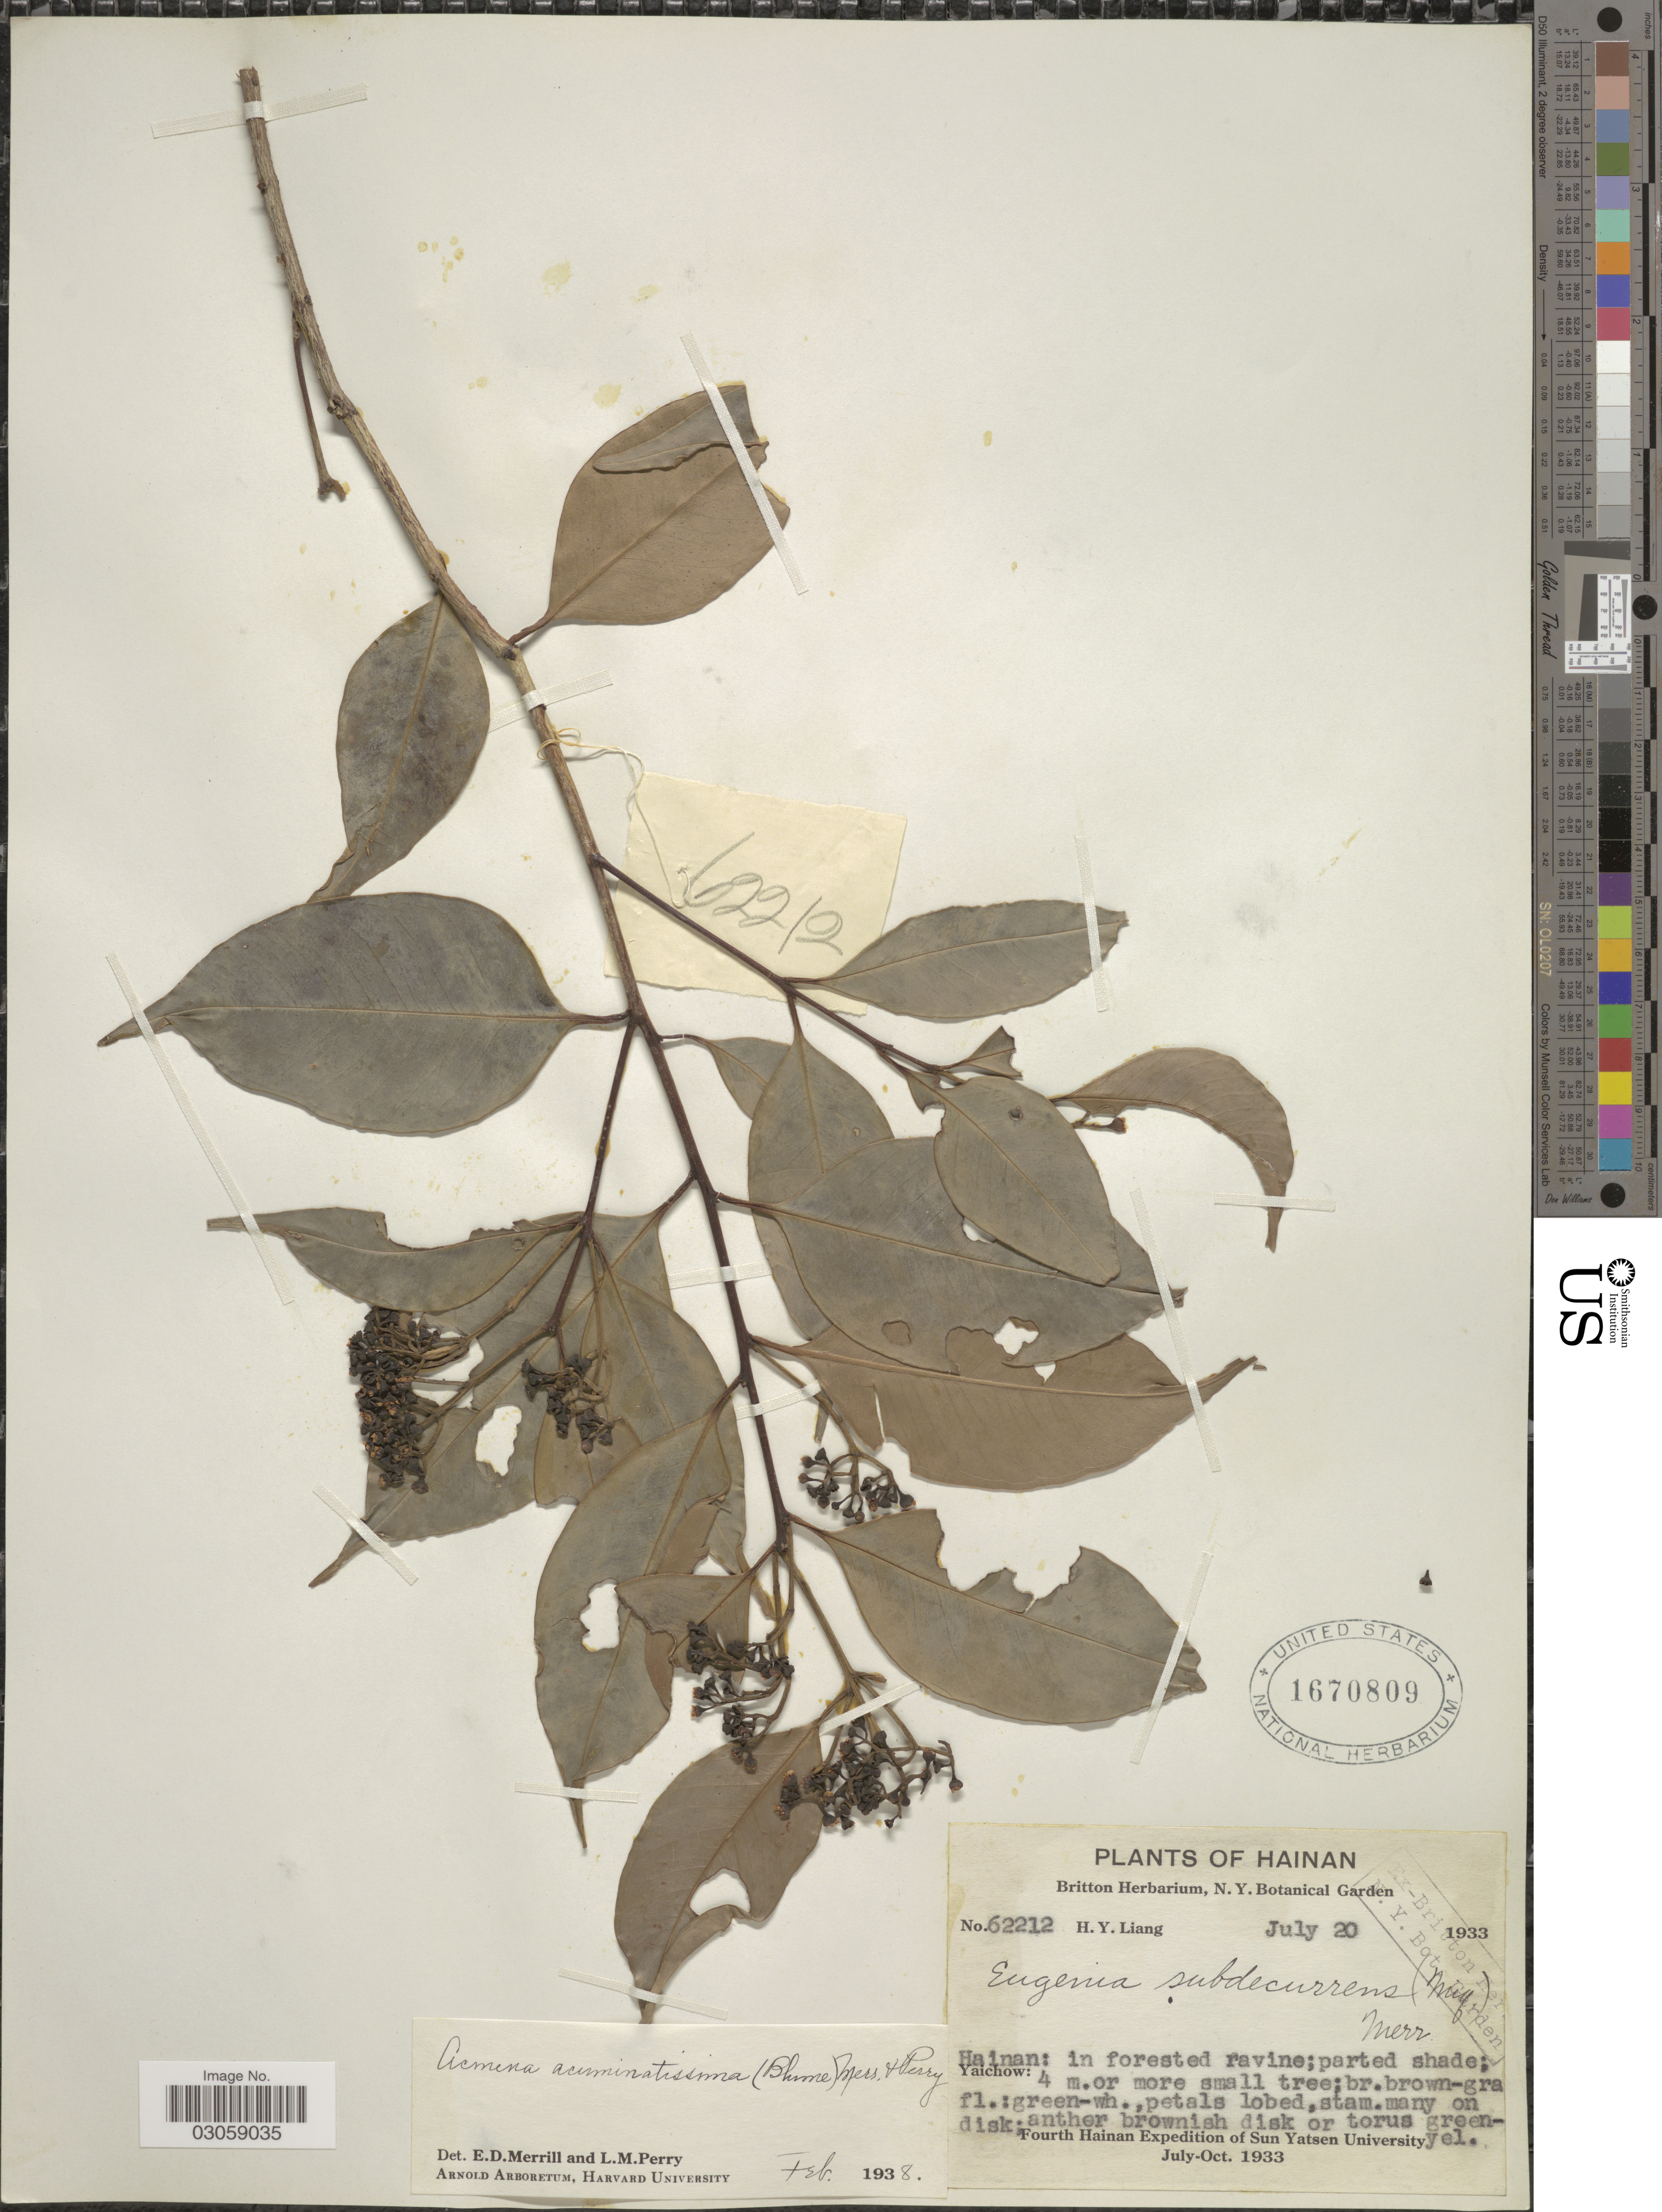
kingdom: Plantae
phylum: Tracheophyta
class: Magnoliopsida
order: Myrtales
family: Myrtaceae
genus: Syzygium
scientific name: Syzygium acuminatissimum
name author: (Blume) DC.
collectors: H. Y. Liang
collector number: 62212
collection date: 1933-07-20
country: China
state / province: Hainan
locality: Yaichow.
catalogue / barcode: US 1670809